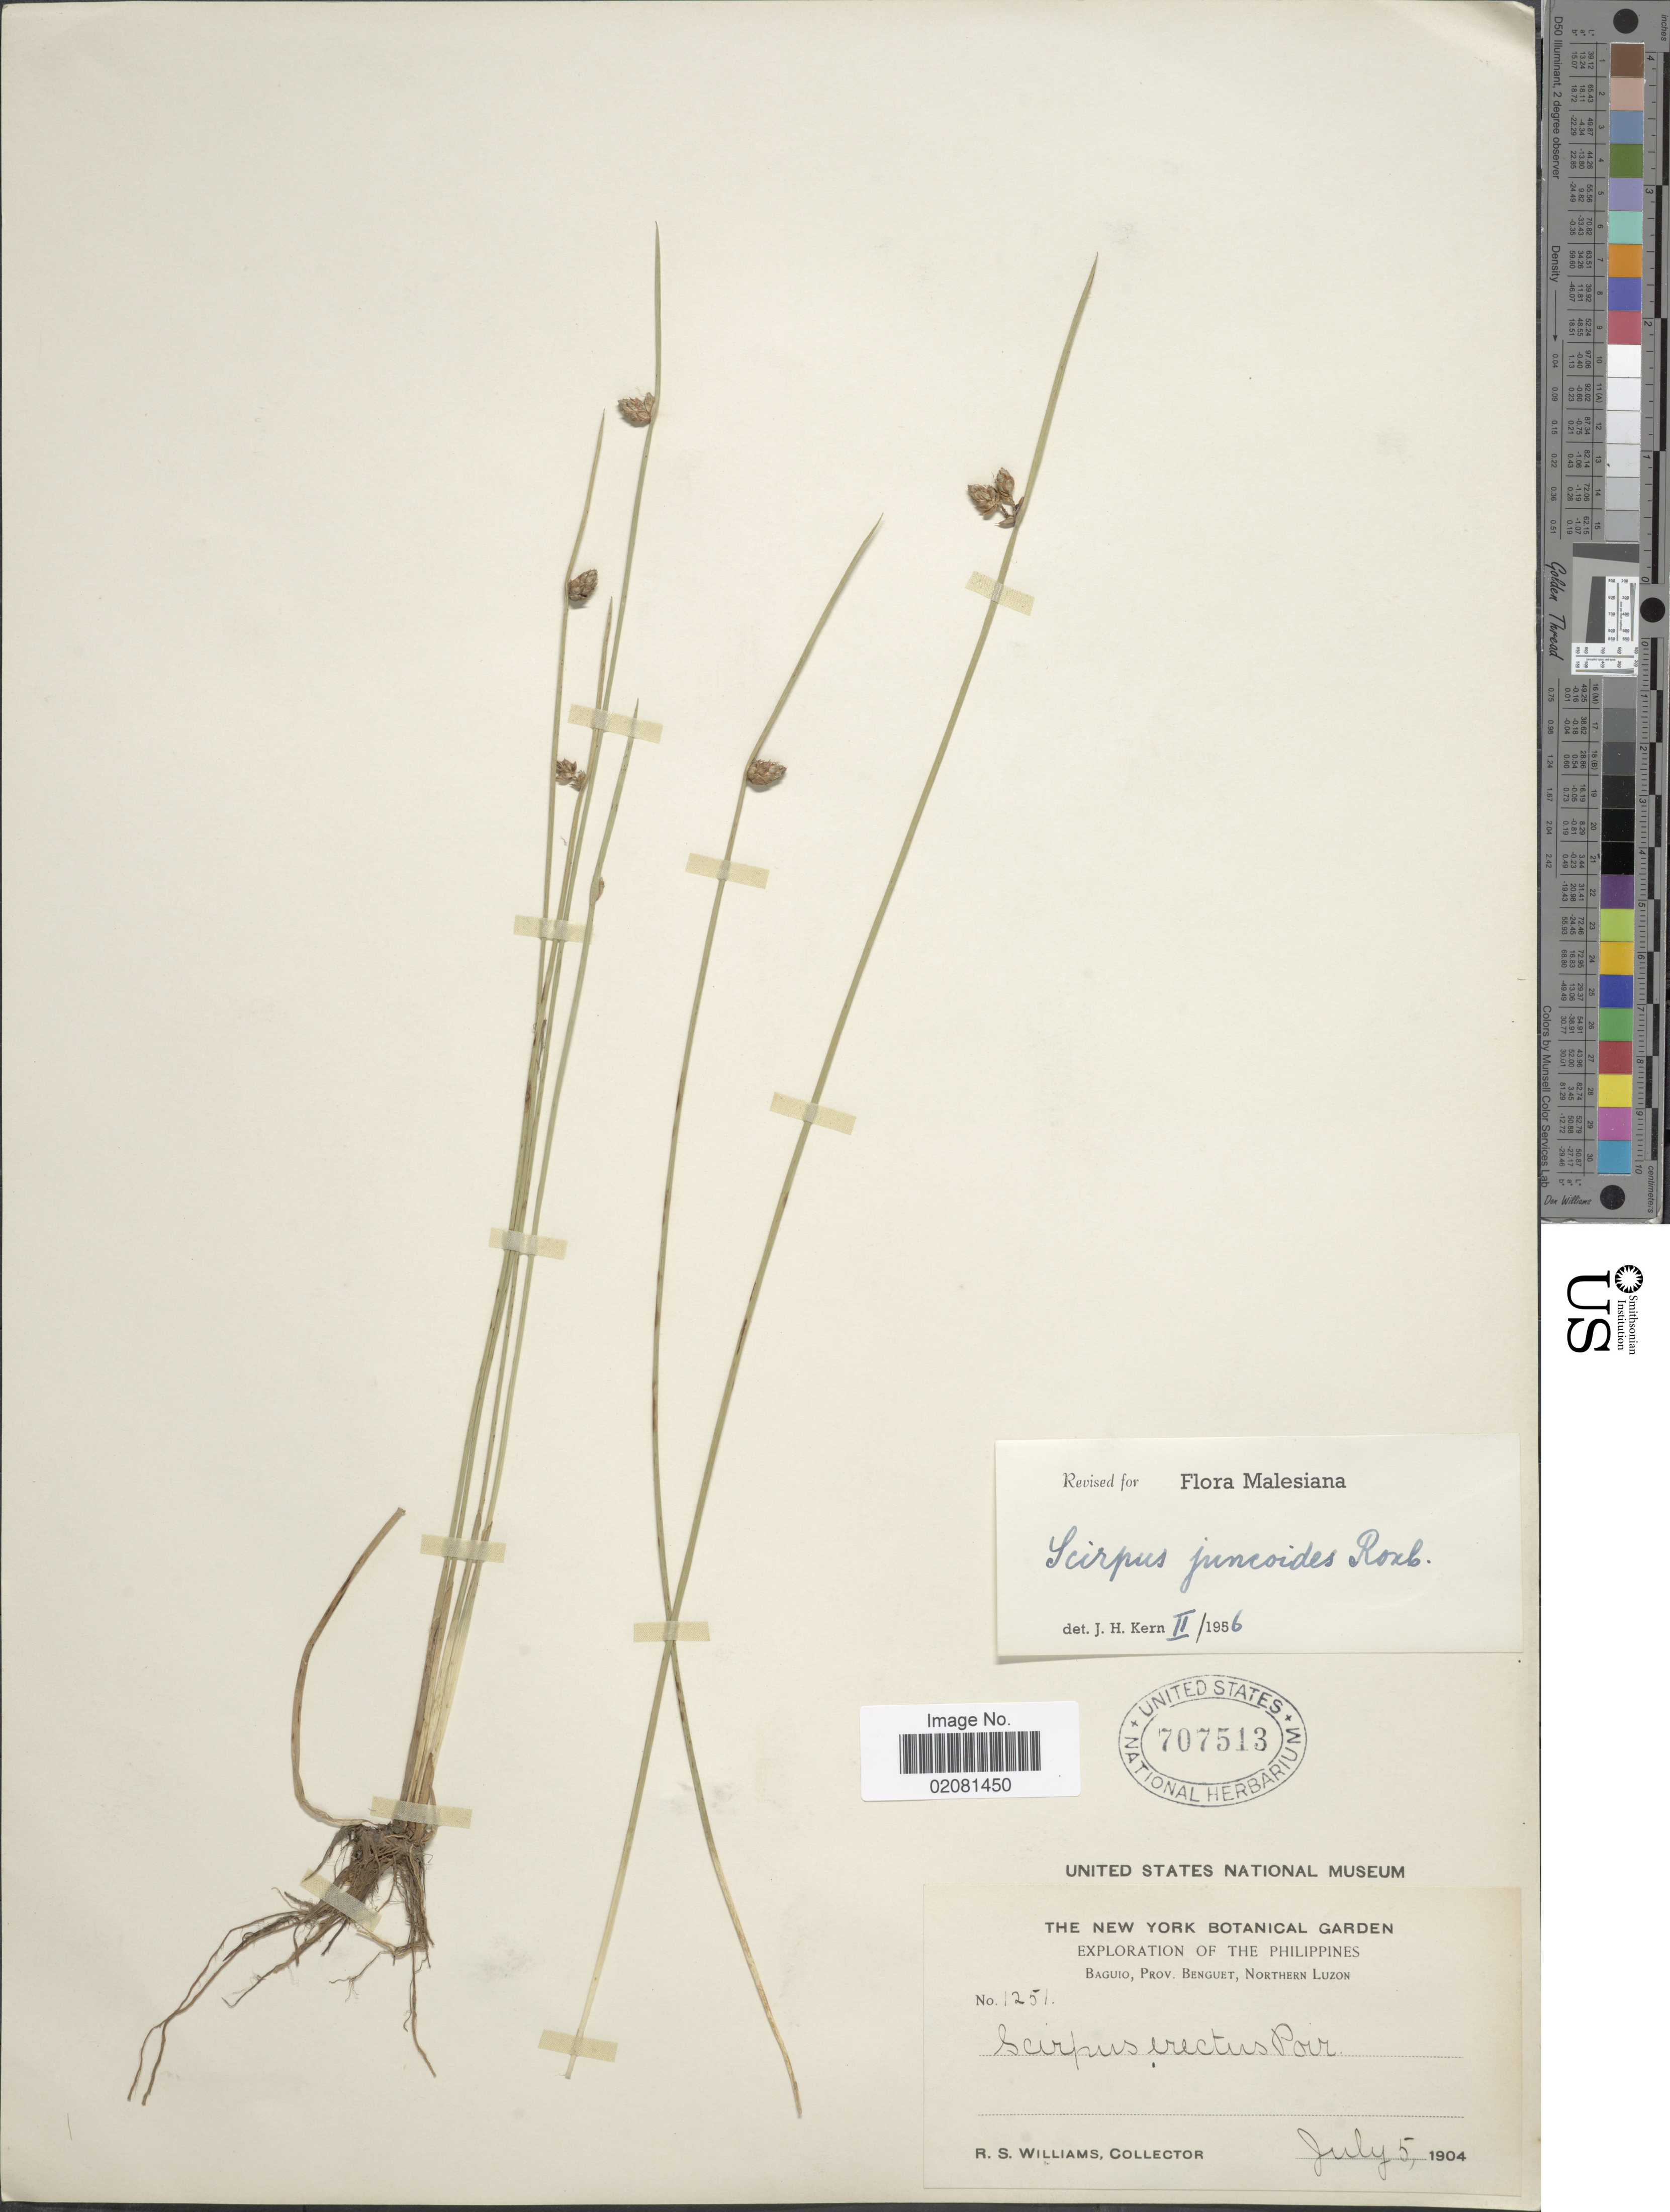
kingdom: Plantae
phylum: Tracheophyta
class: Liliopsida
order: Poales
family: Cyperaceae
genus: Schoenoplectus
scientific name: Schoenoplectus juncoides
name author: (Roxb.) Palla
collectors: R. S. Williams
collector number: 1251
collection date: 1904-07-05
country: Philippines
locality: Baguio, Prov. Benguet, Northern Luzon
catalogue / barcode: US 707513